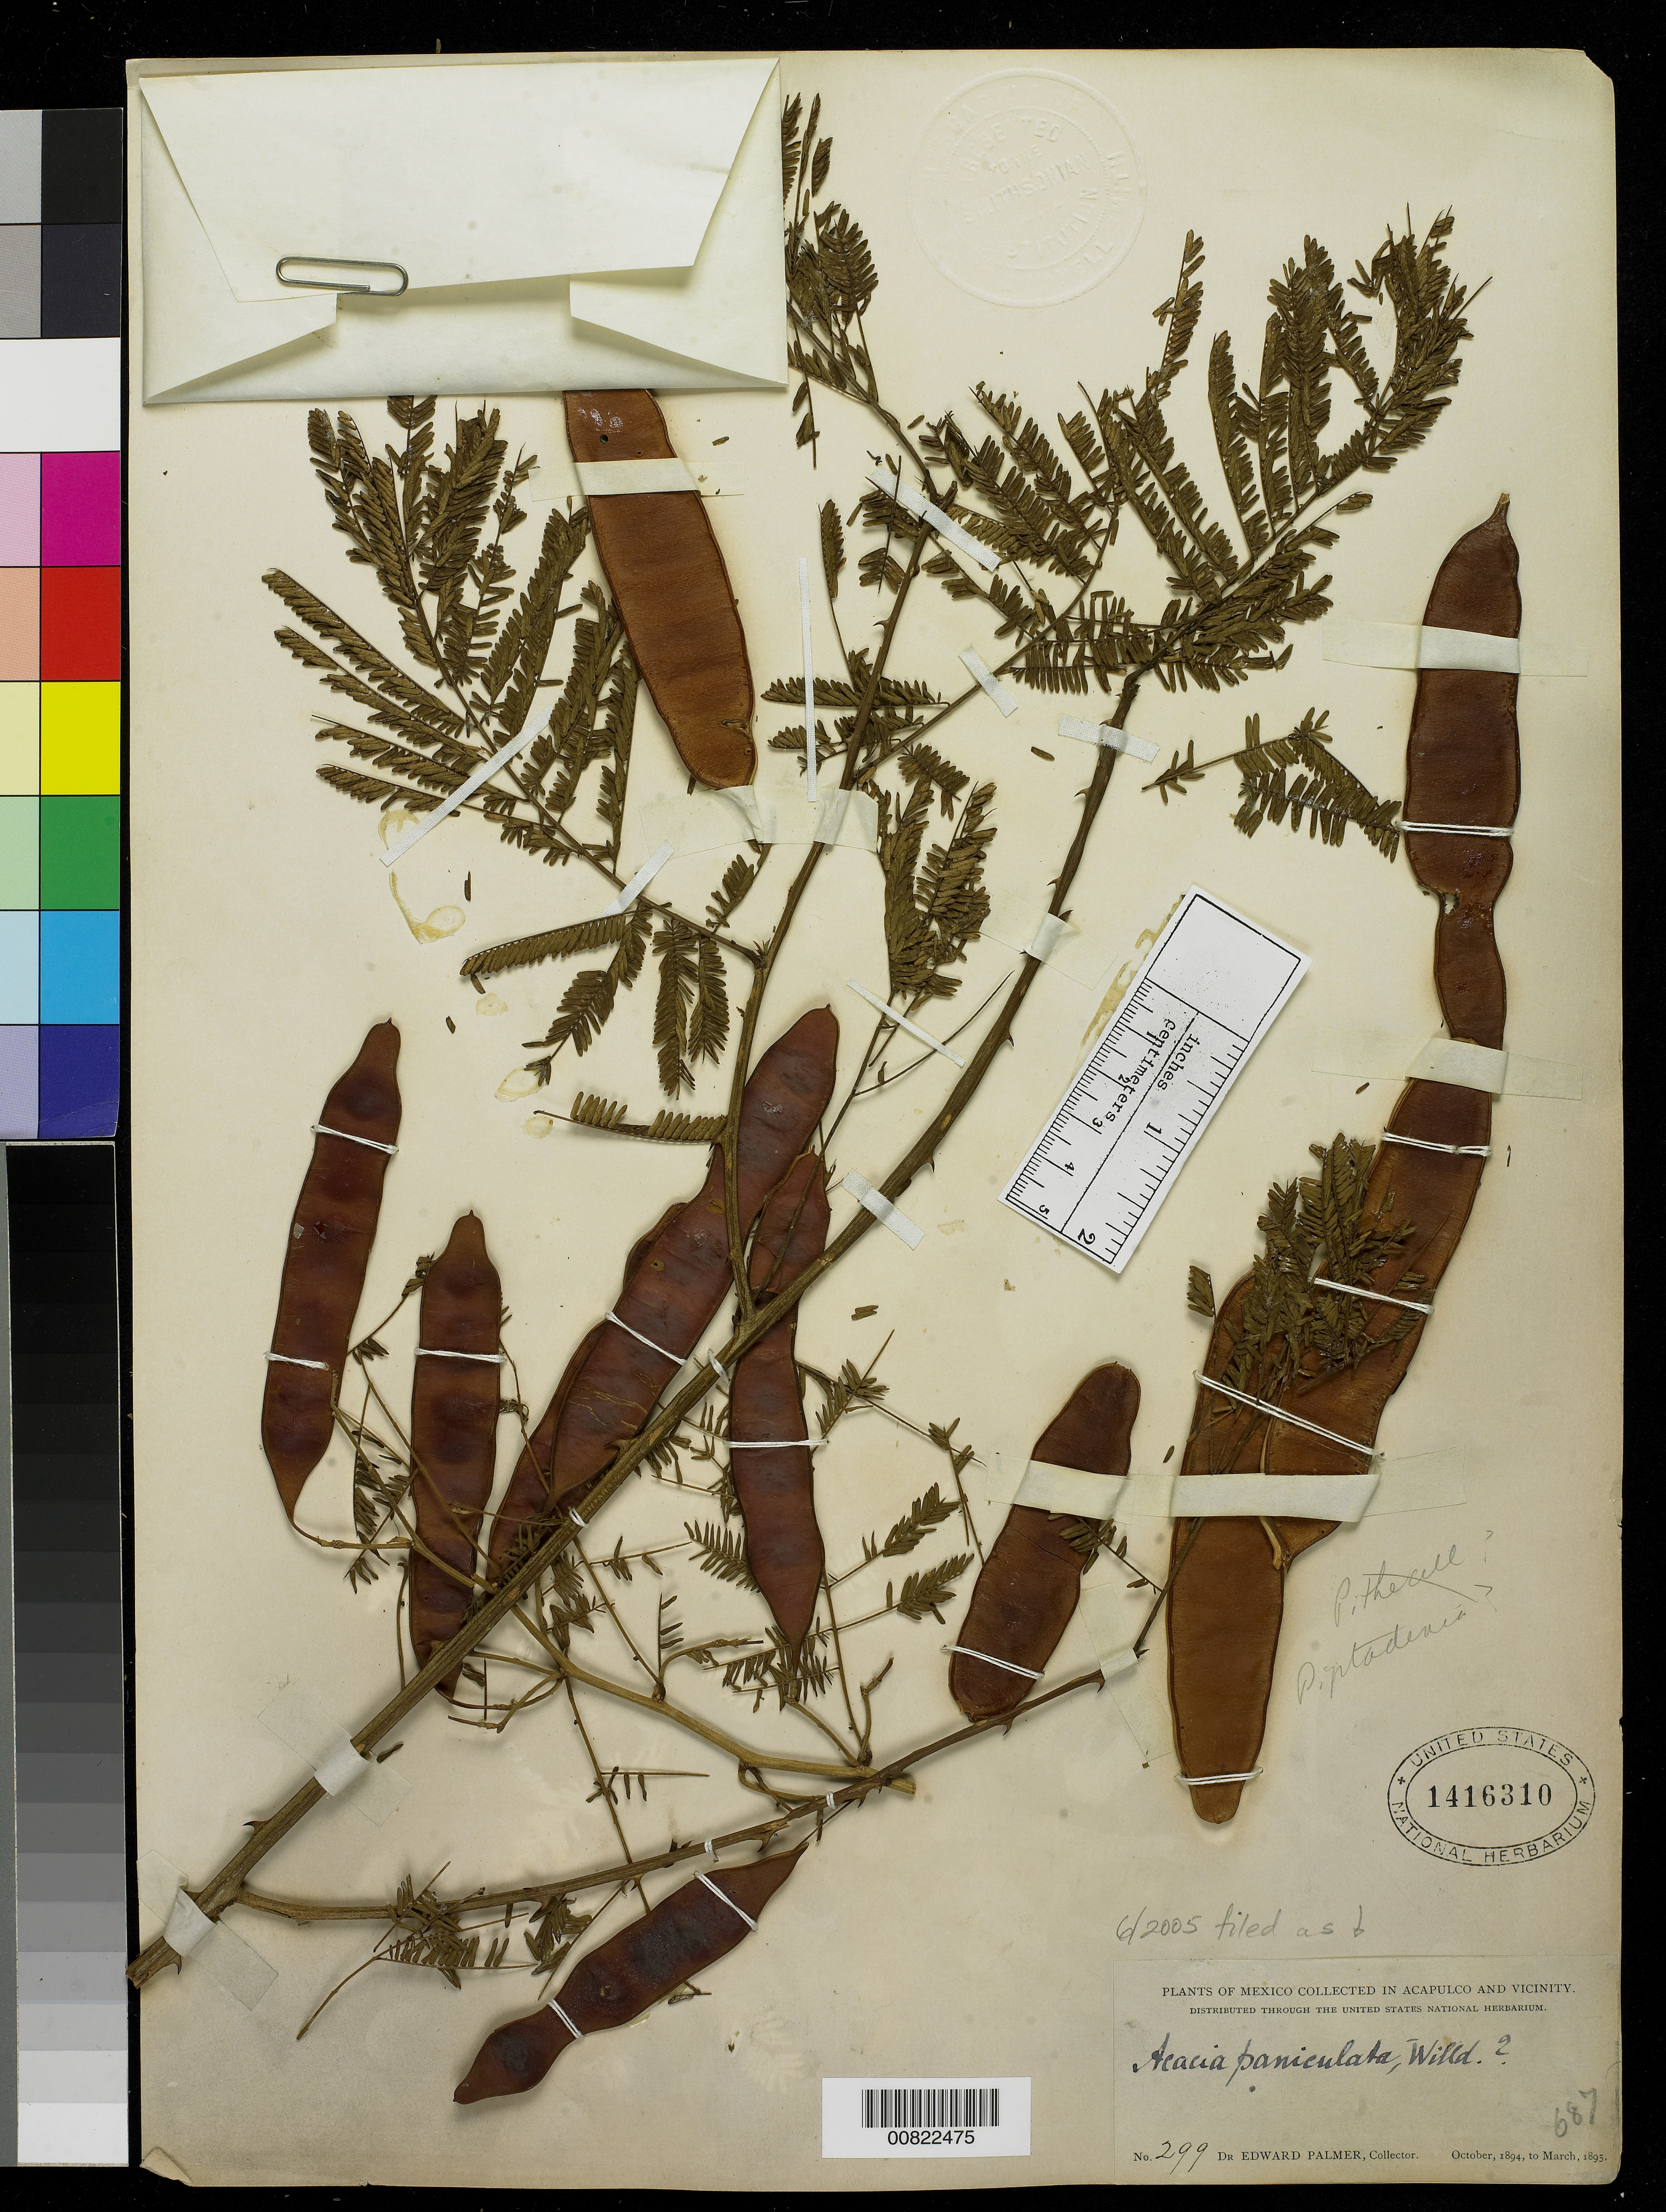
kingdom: Plantae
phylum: Tracheophyta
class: Magnoliopsida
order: Fabales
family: Fabaceae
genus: Senegalia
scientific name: Senegalia multipinnata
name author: (Ducke) Seigler & Ebinger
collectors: E. Palmer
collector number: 299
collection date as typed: Oct 1894 to -- Mar 1895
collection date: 1894-10/1895-03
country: Mexico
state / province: Guerrero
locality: Acapulco, Guerrero and vicinity.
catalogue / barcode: US 1416310